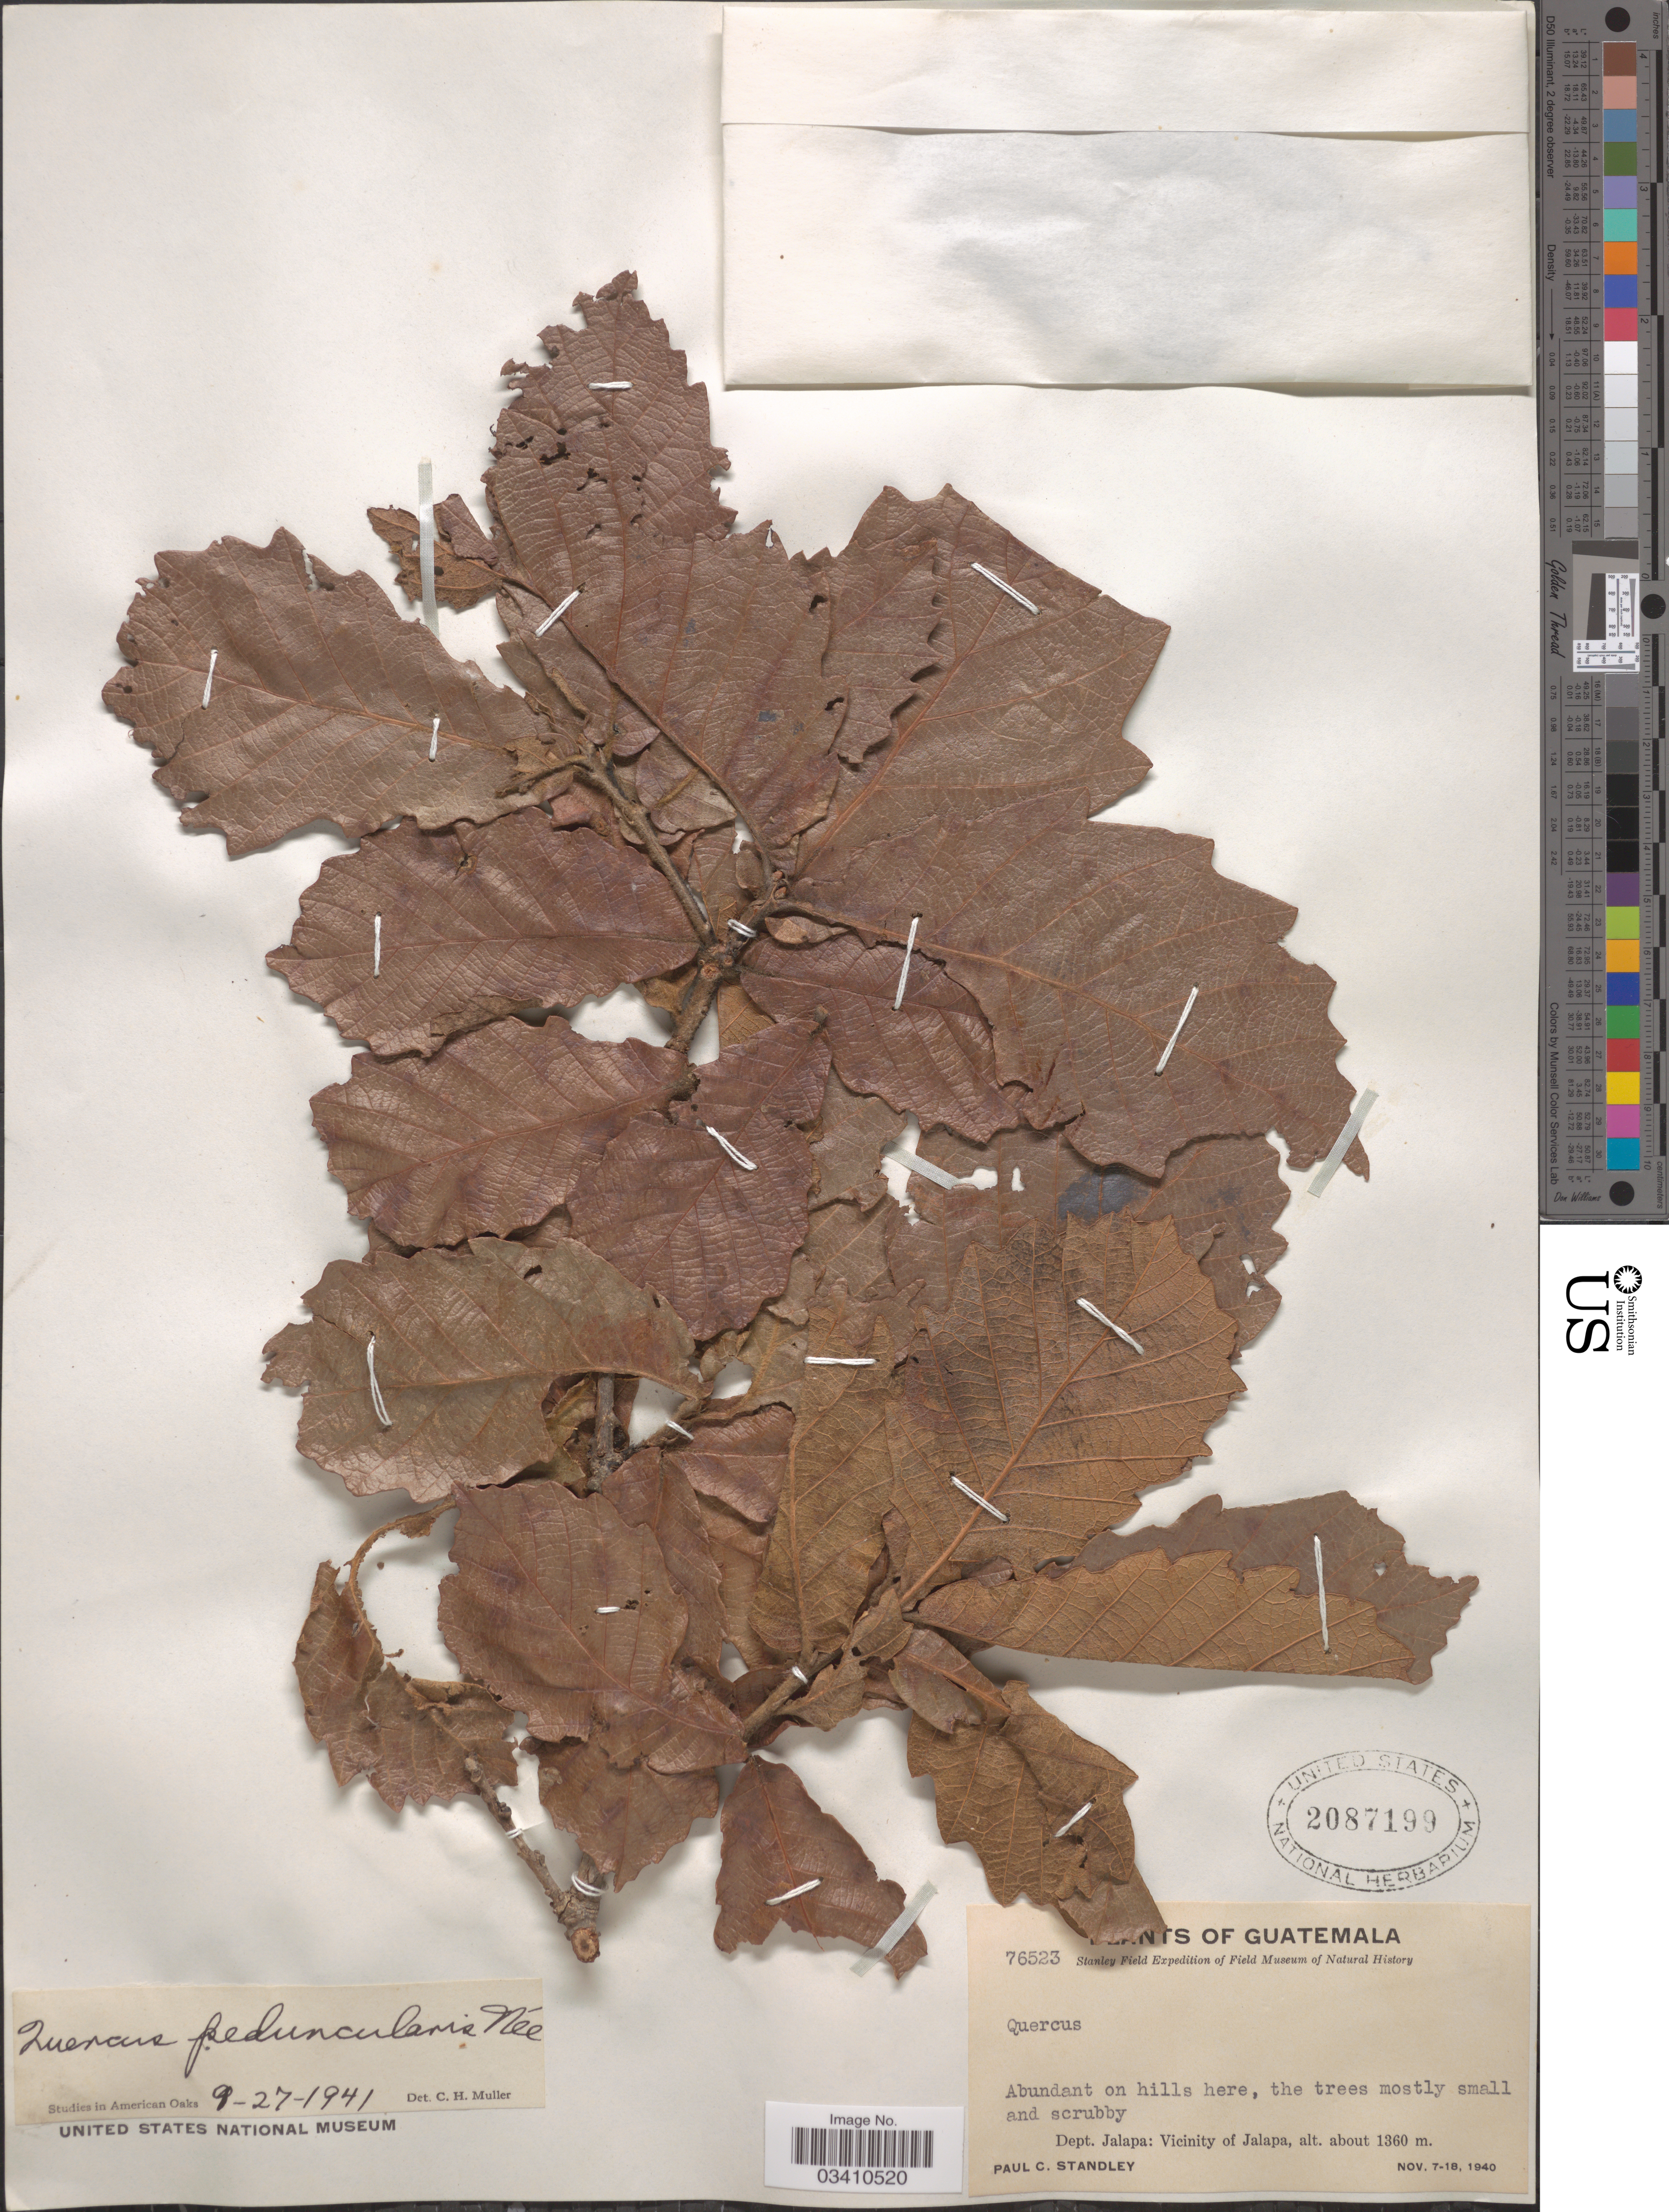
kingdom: Plantae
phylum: Tracheophyta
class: Magnoliopsida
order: Fagales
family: Fagaceae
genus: Quercus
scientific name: Quercus peduncularis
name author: Née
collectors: P. C. Standley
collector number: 76523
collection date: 1940-11-07/1940-11-18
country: Guatemala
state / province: Jalapa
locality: Dept. Jalapa: Vicinity of Jalapa.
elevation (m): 1360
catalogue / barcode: US 2087199